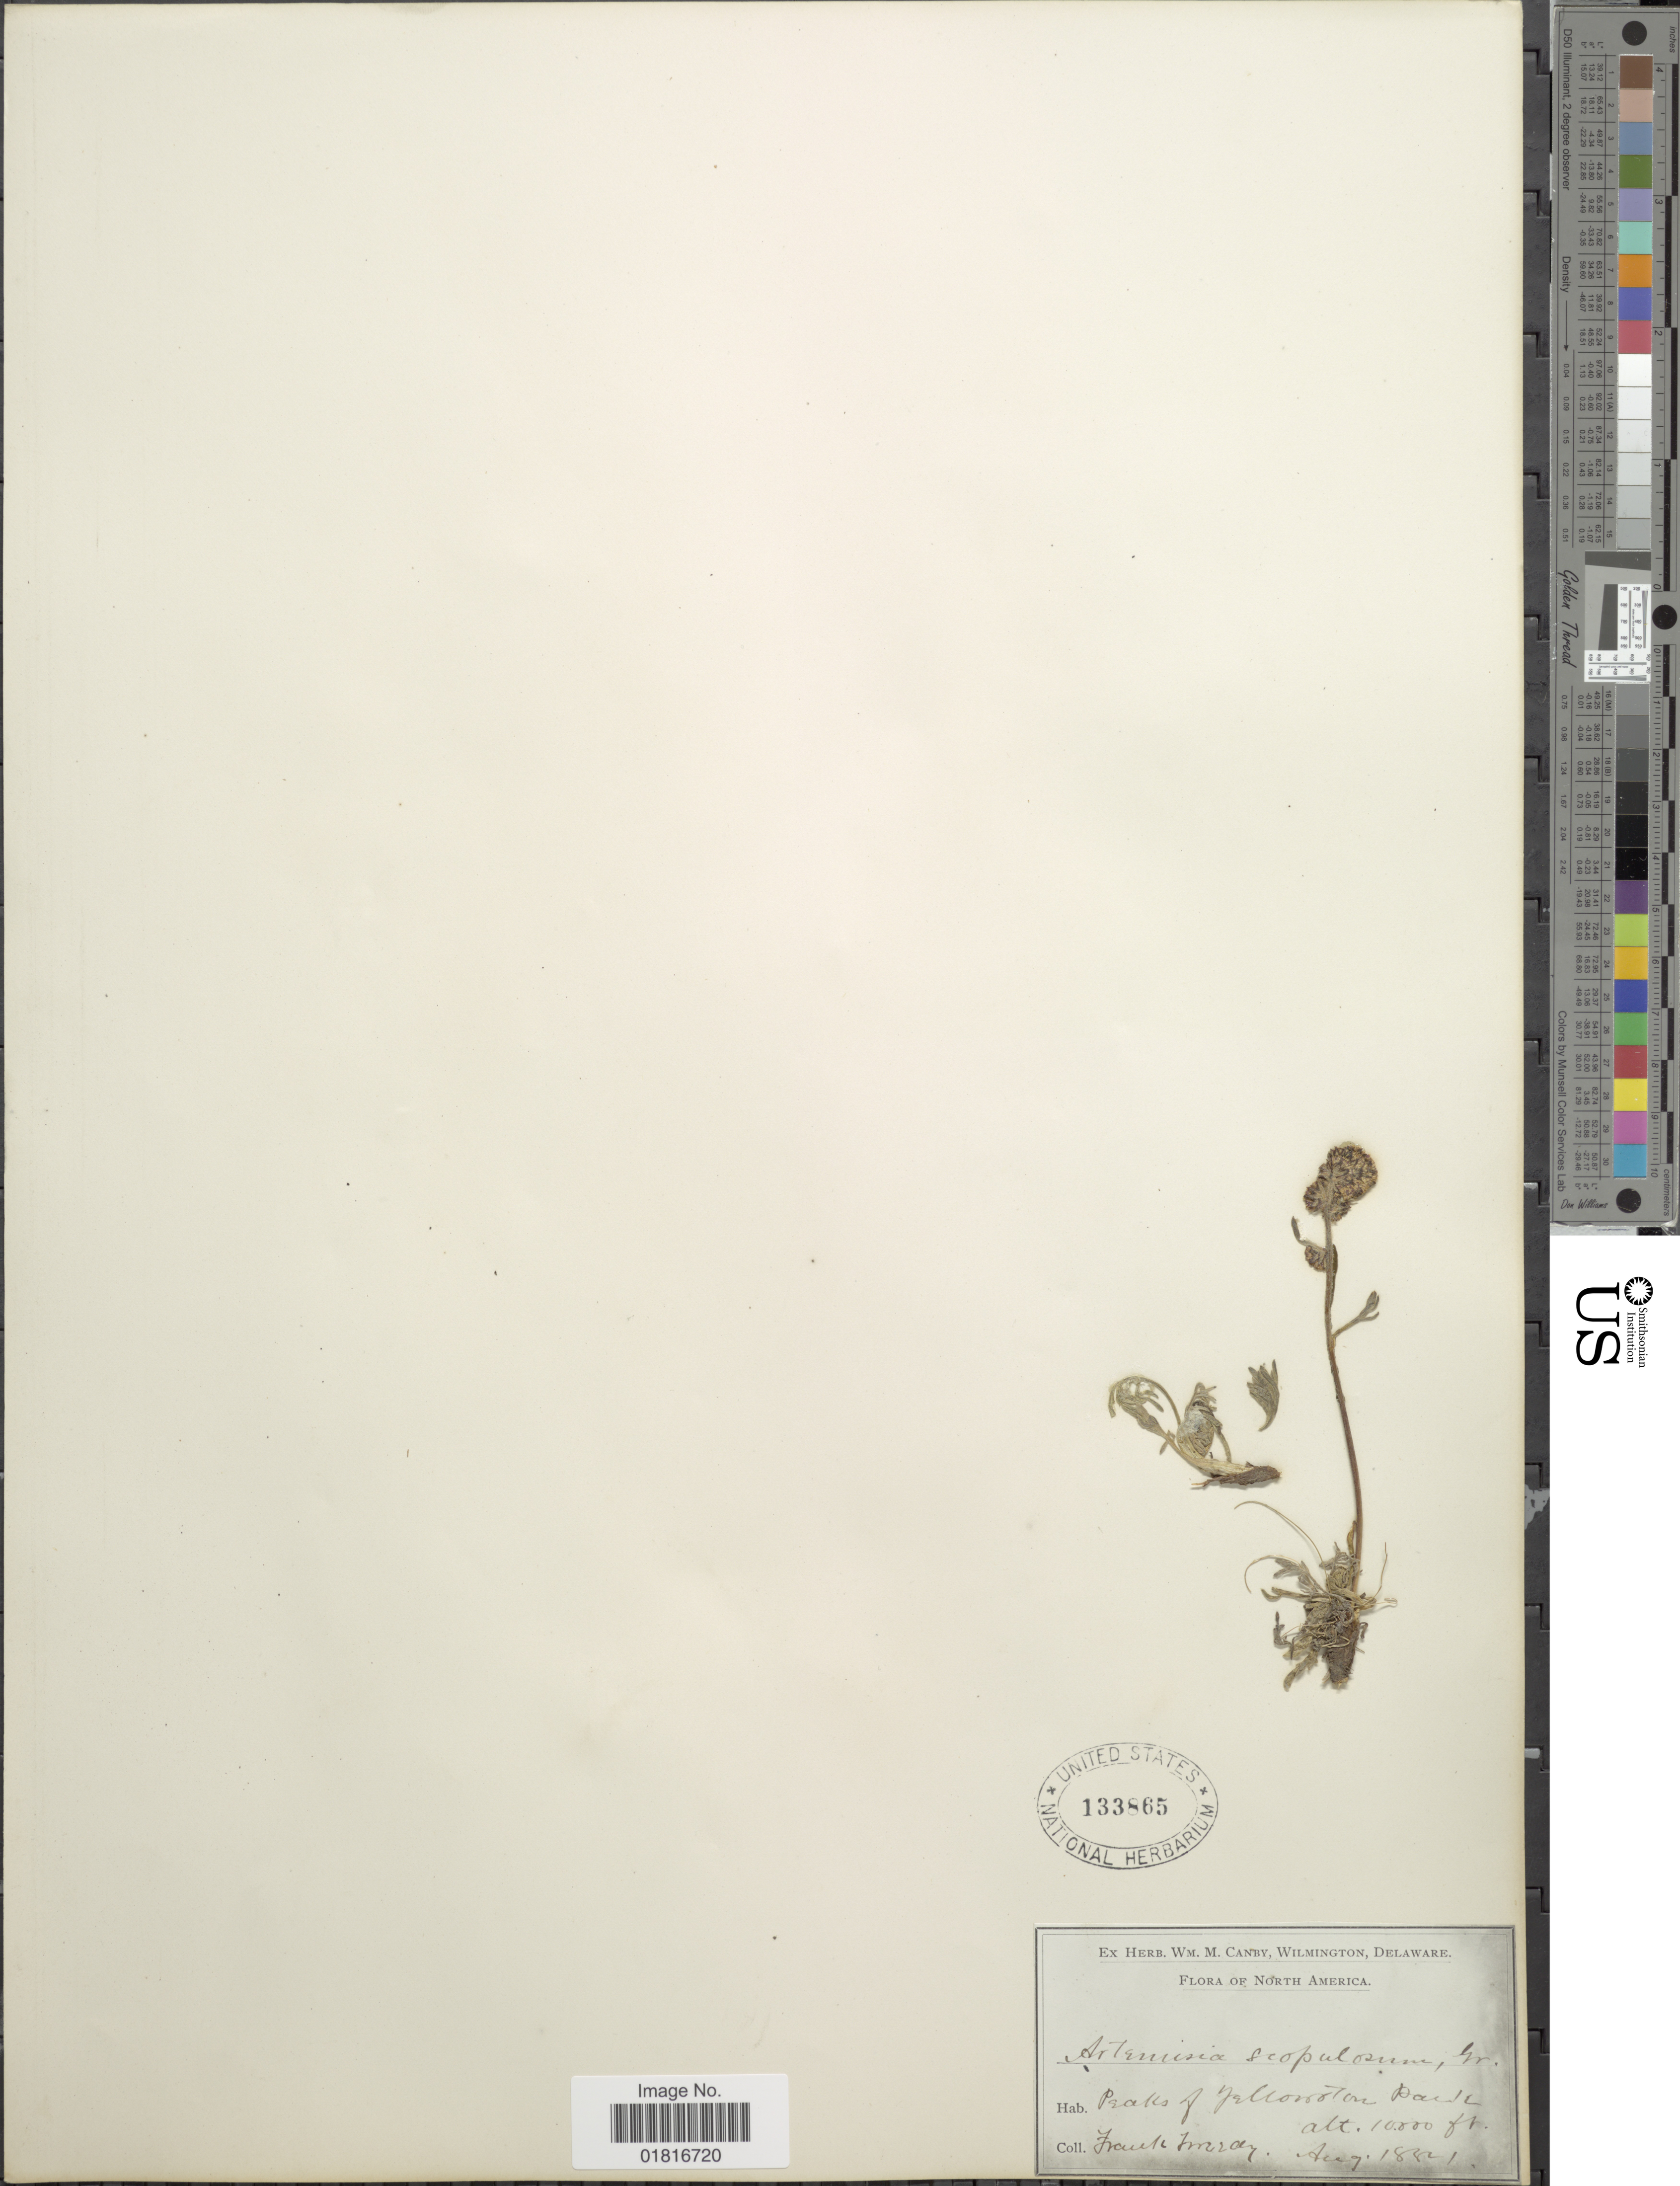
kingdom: Plantae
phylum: Tracheophyta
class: Magnoliopsida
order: Asterales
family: Asteraceae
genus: Artemisia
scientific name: Artemisia scopulorum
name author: A. Gray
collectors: F. Tweedy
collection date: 1881-08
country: United States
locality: Peaks of Yellowstone Park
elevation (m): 3048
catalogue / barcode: US 133865